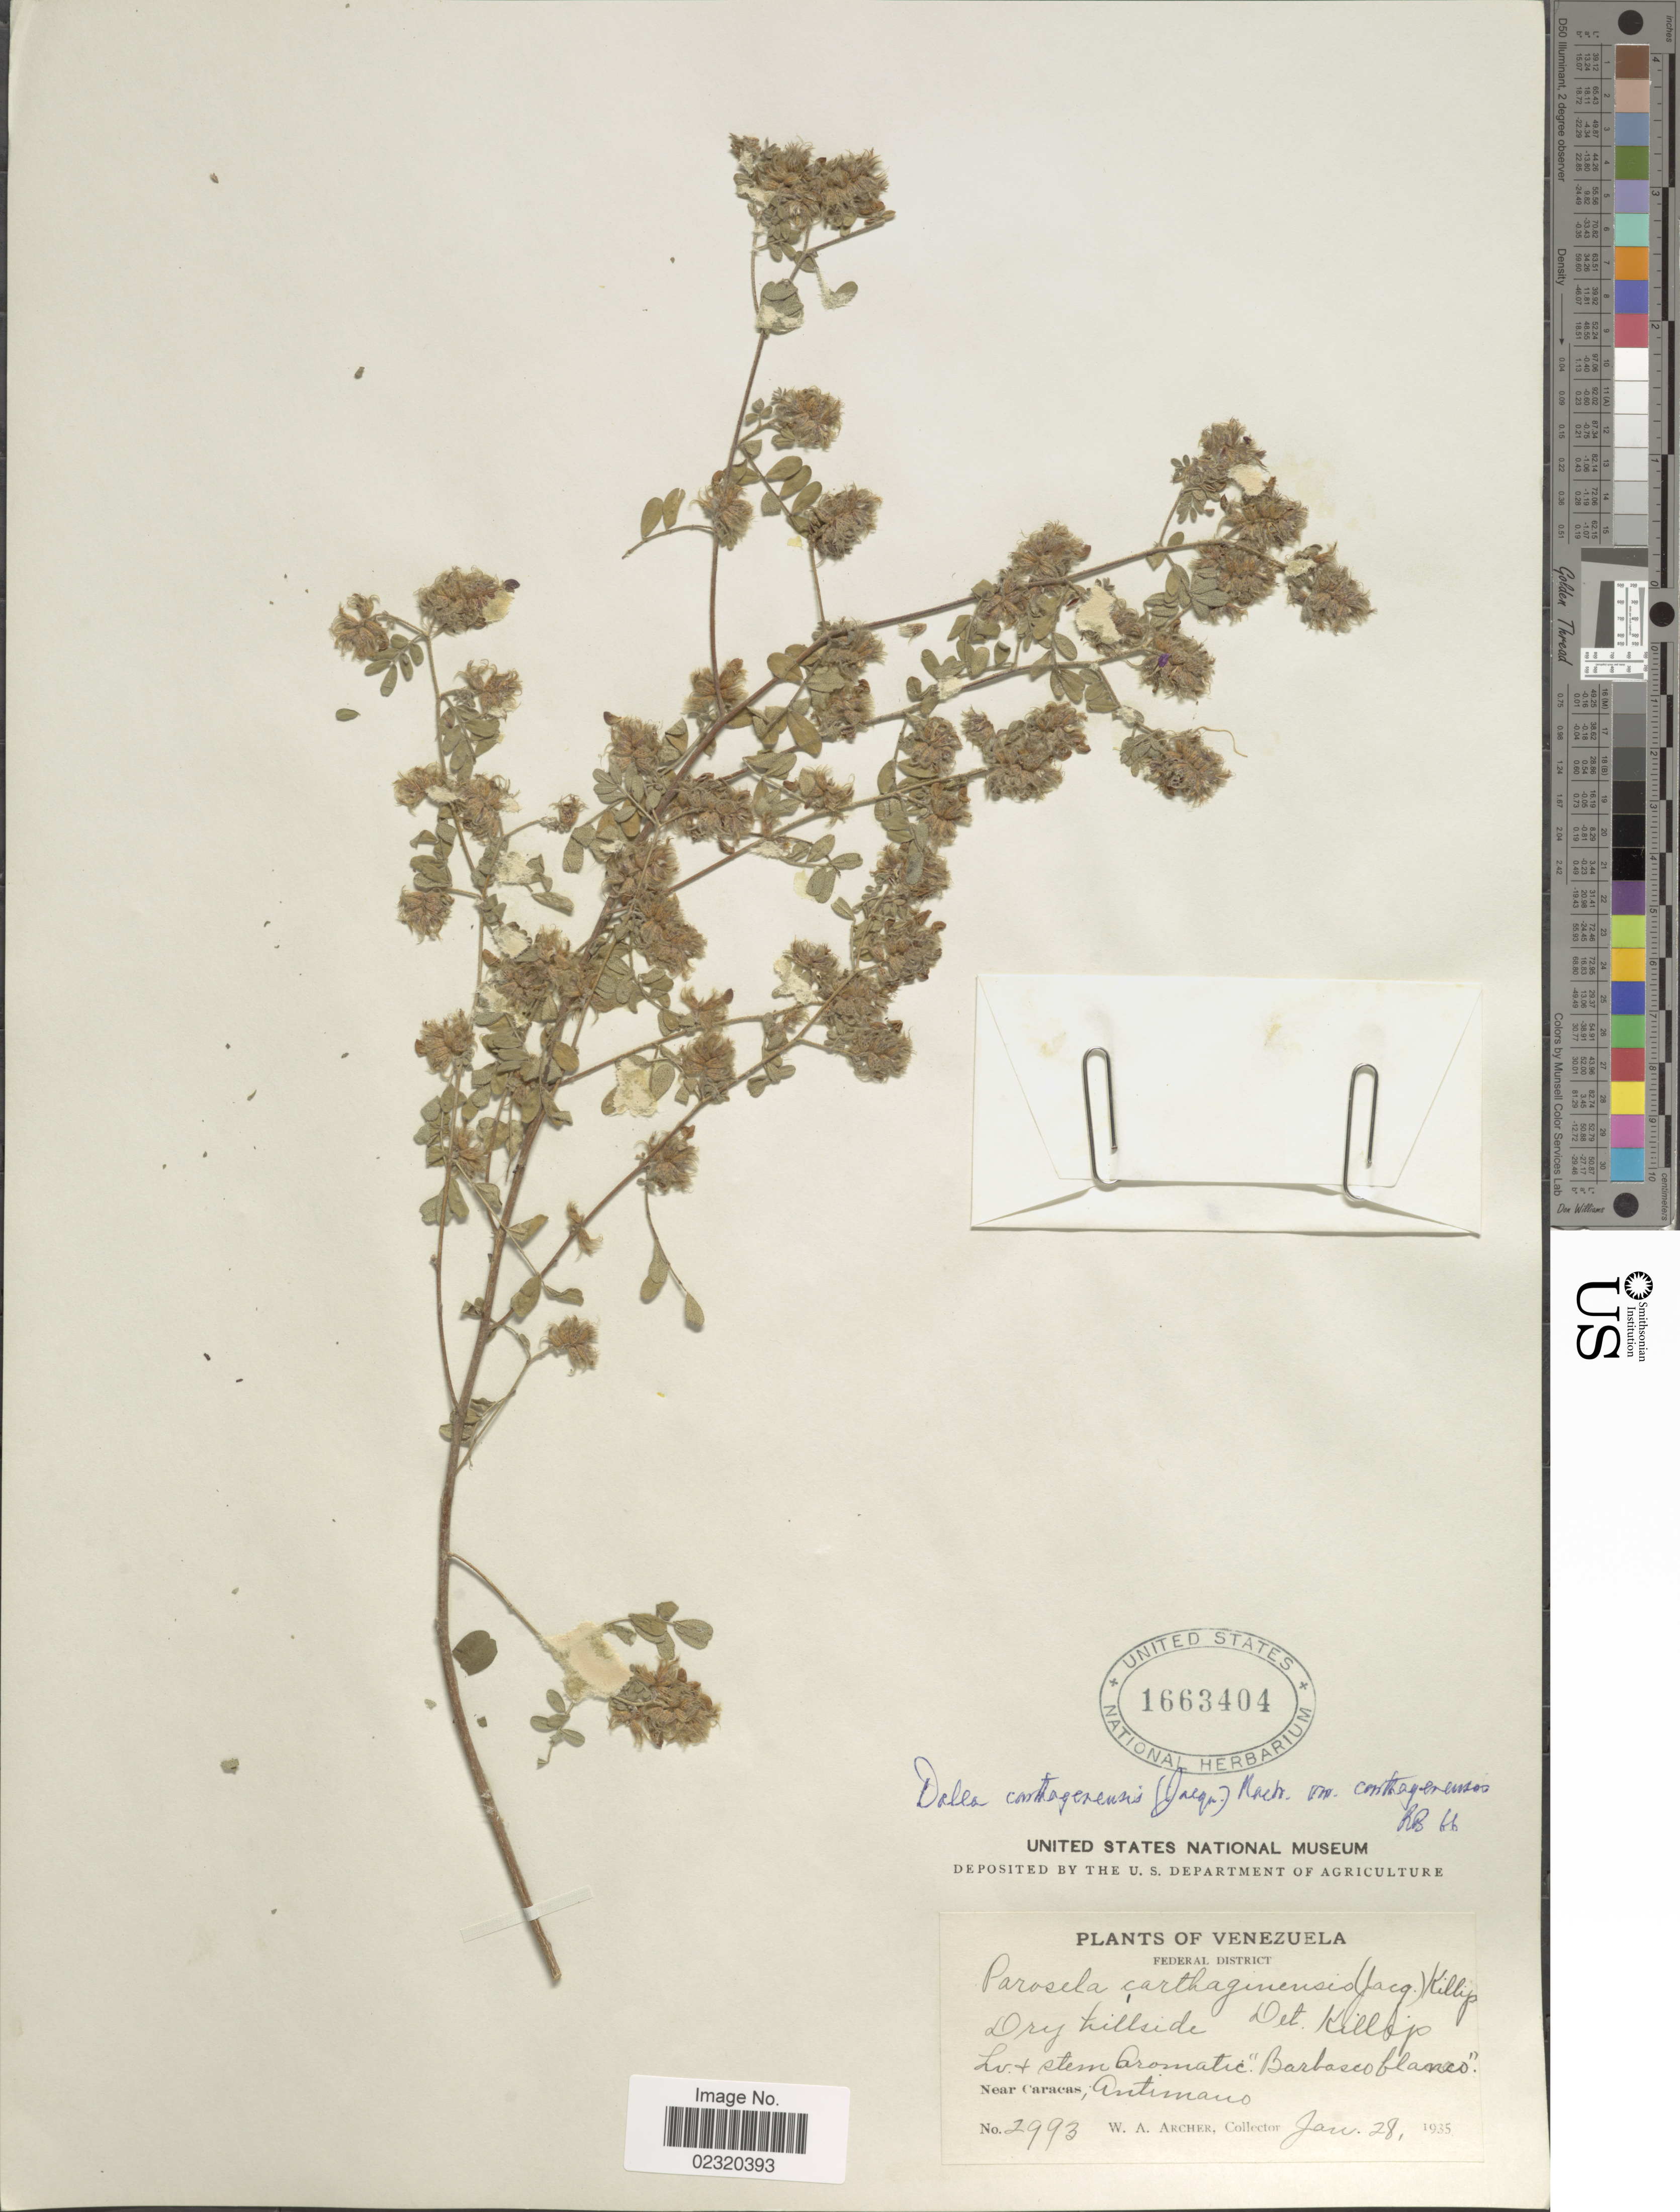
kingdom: Plantae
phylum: Tracheophyta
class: Magnoliopsida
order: Fabales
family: Fabaceae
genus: Dalea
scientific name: Dalea carthagenensis var. carthagenensis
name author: (Jacq.) J.F. Macbr.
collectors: W. A. Archer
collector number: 2993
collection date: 1935-01-28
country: Venezuela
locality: Federal District, near Caracas, Antimano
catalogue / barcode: US 1663404